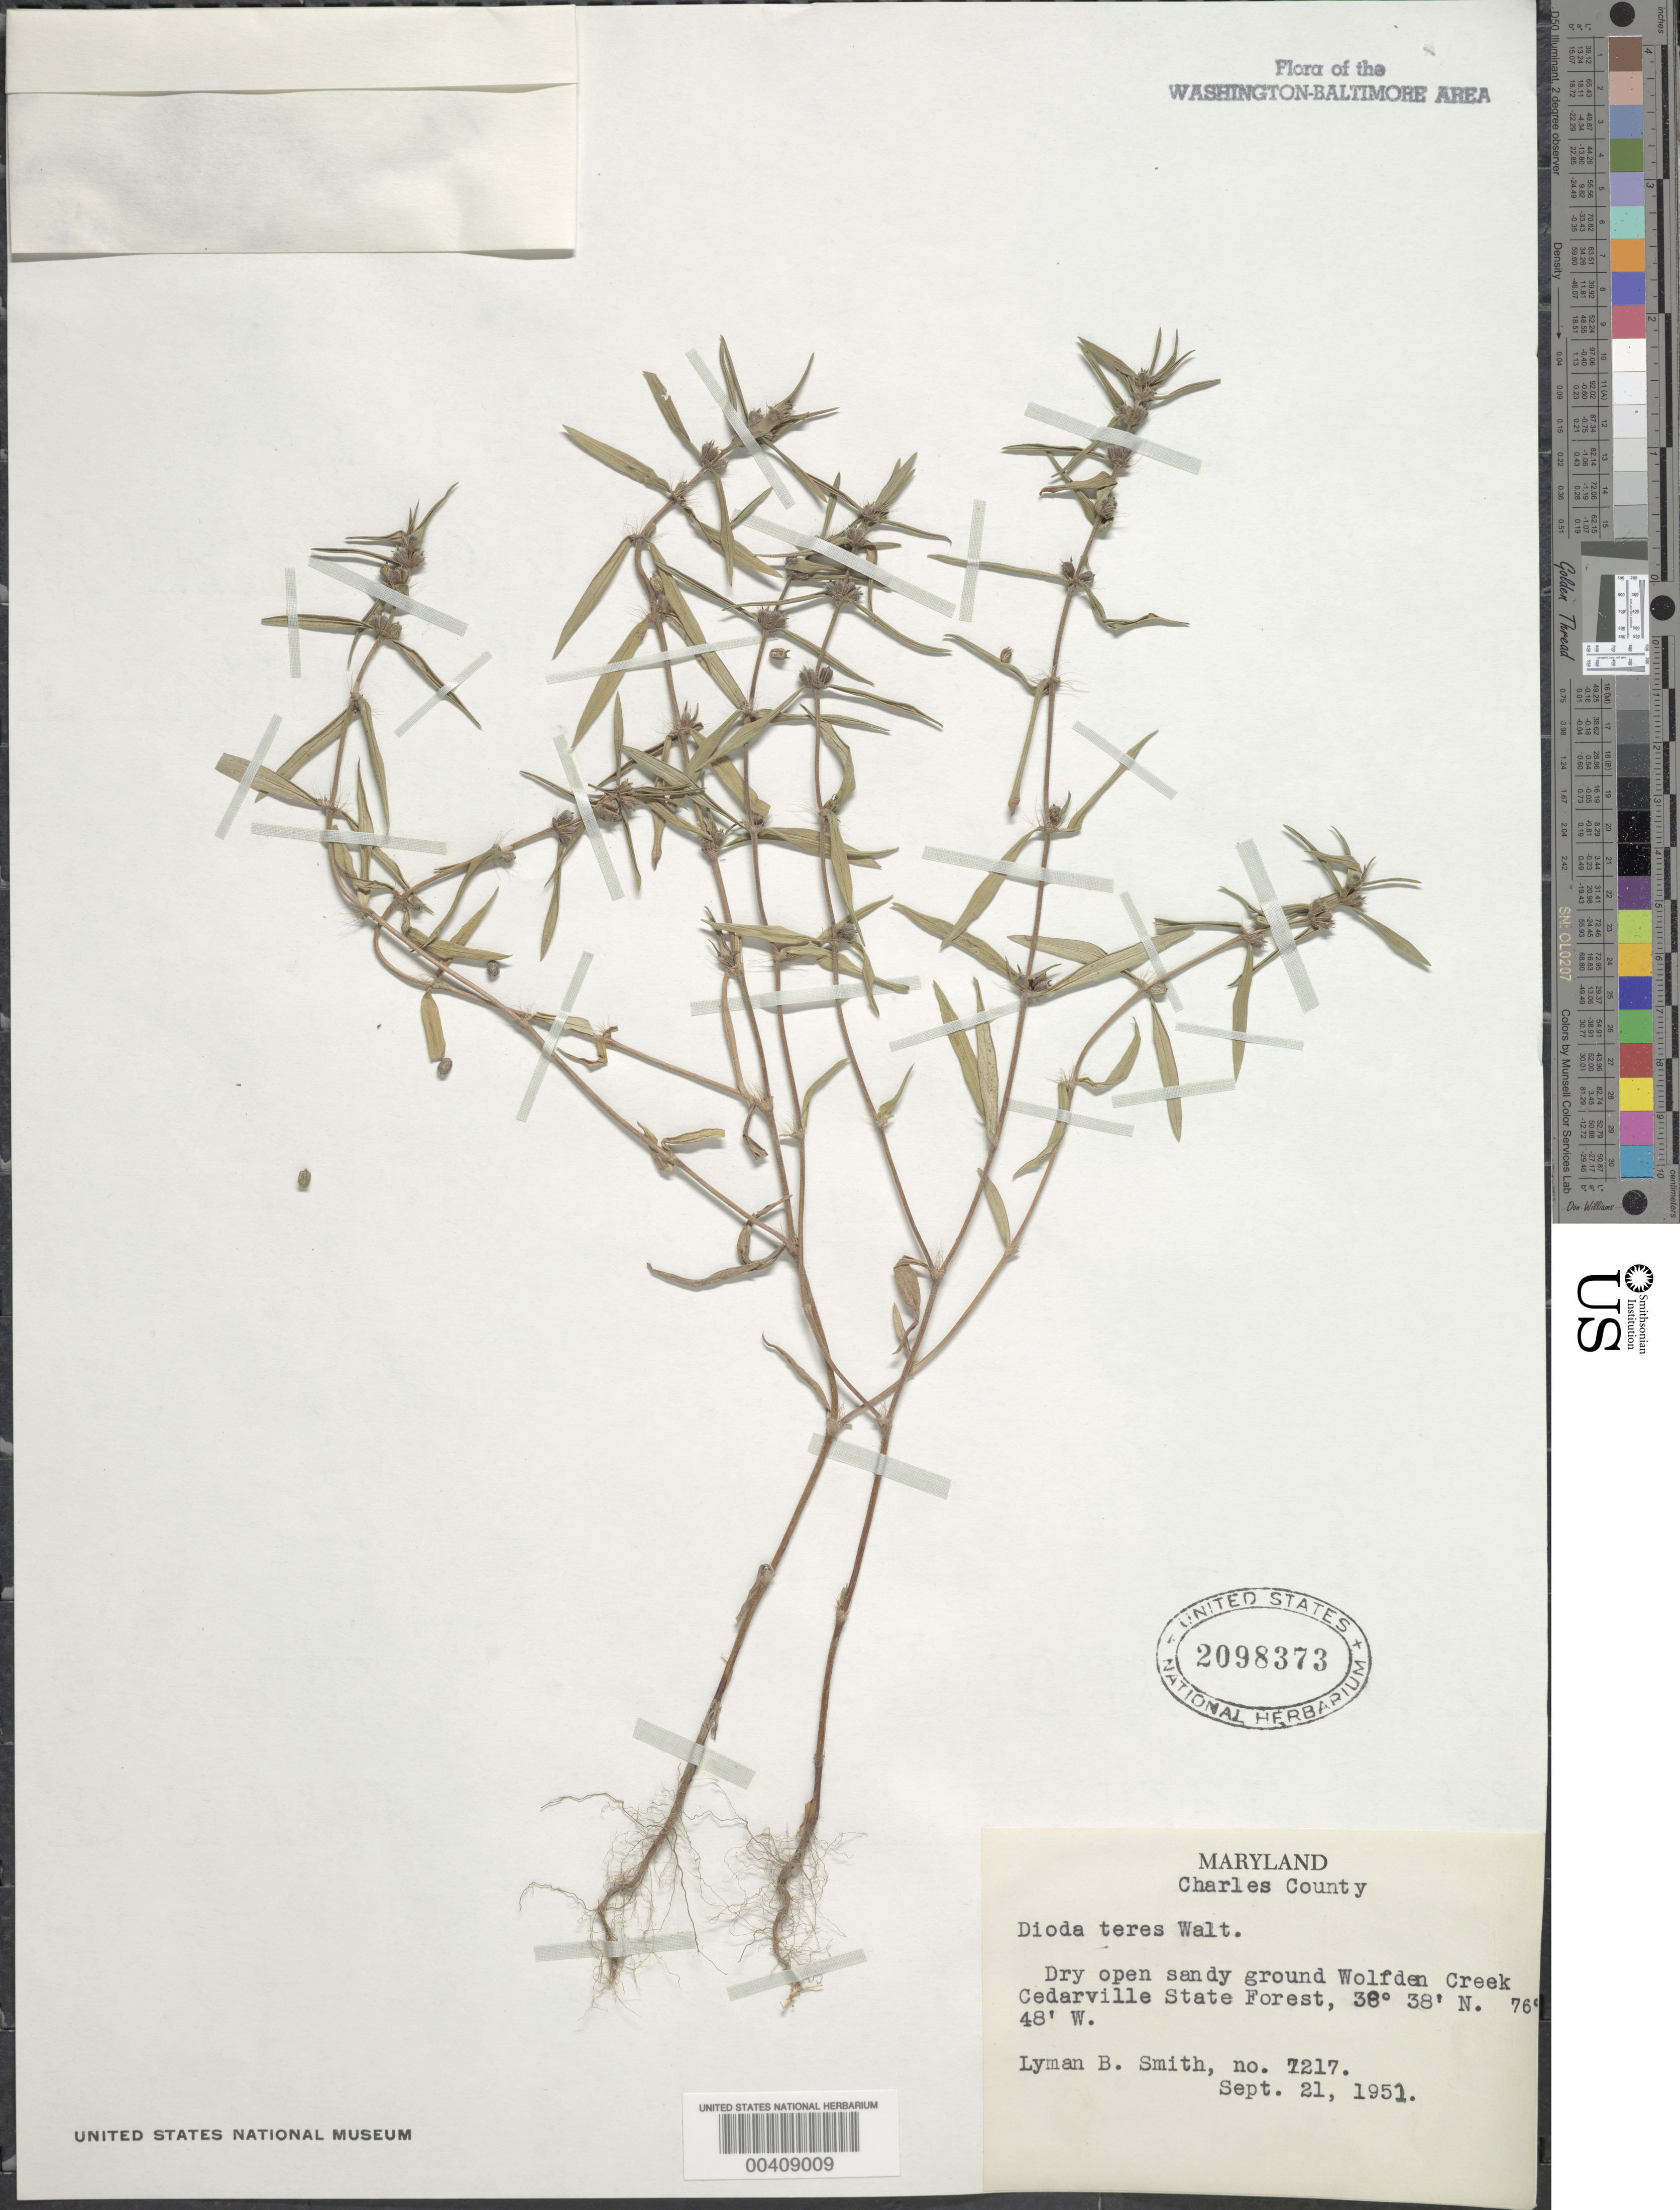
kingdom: Plantae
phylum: Tracheophyta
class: Magnoliopsida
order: Gentianales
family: Rubiaceae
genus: Diodia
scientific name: Diodia teres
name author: Walter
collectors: L. Smith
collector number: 7217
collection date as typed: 21 Sep 1951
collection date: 1951-09-21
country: United States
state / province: Maryland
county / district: Charles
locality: Cedarville State Forest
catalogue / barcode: US 2098373